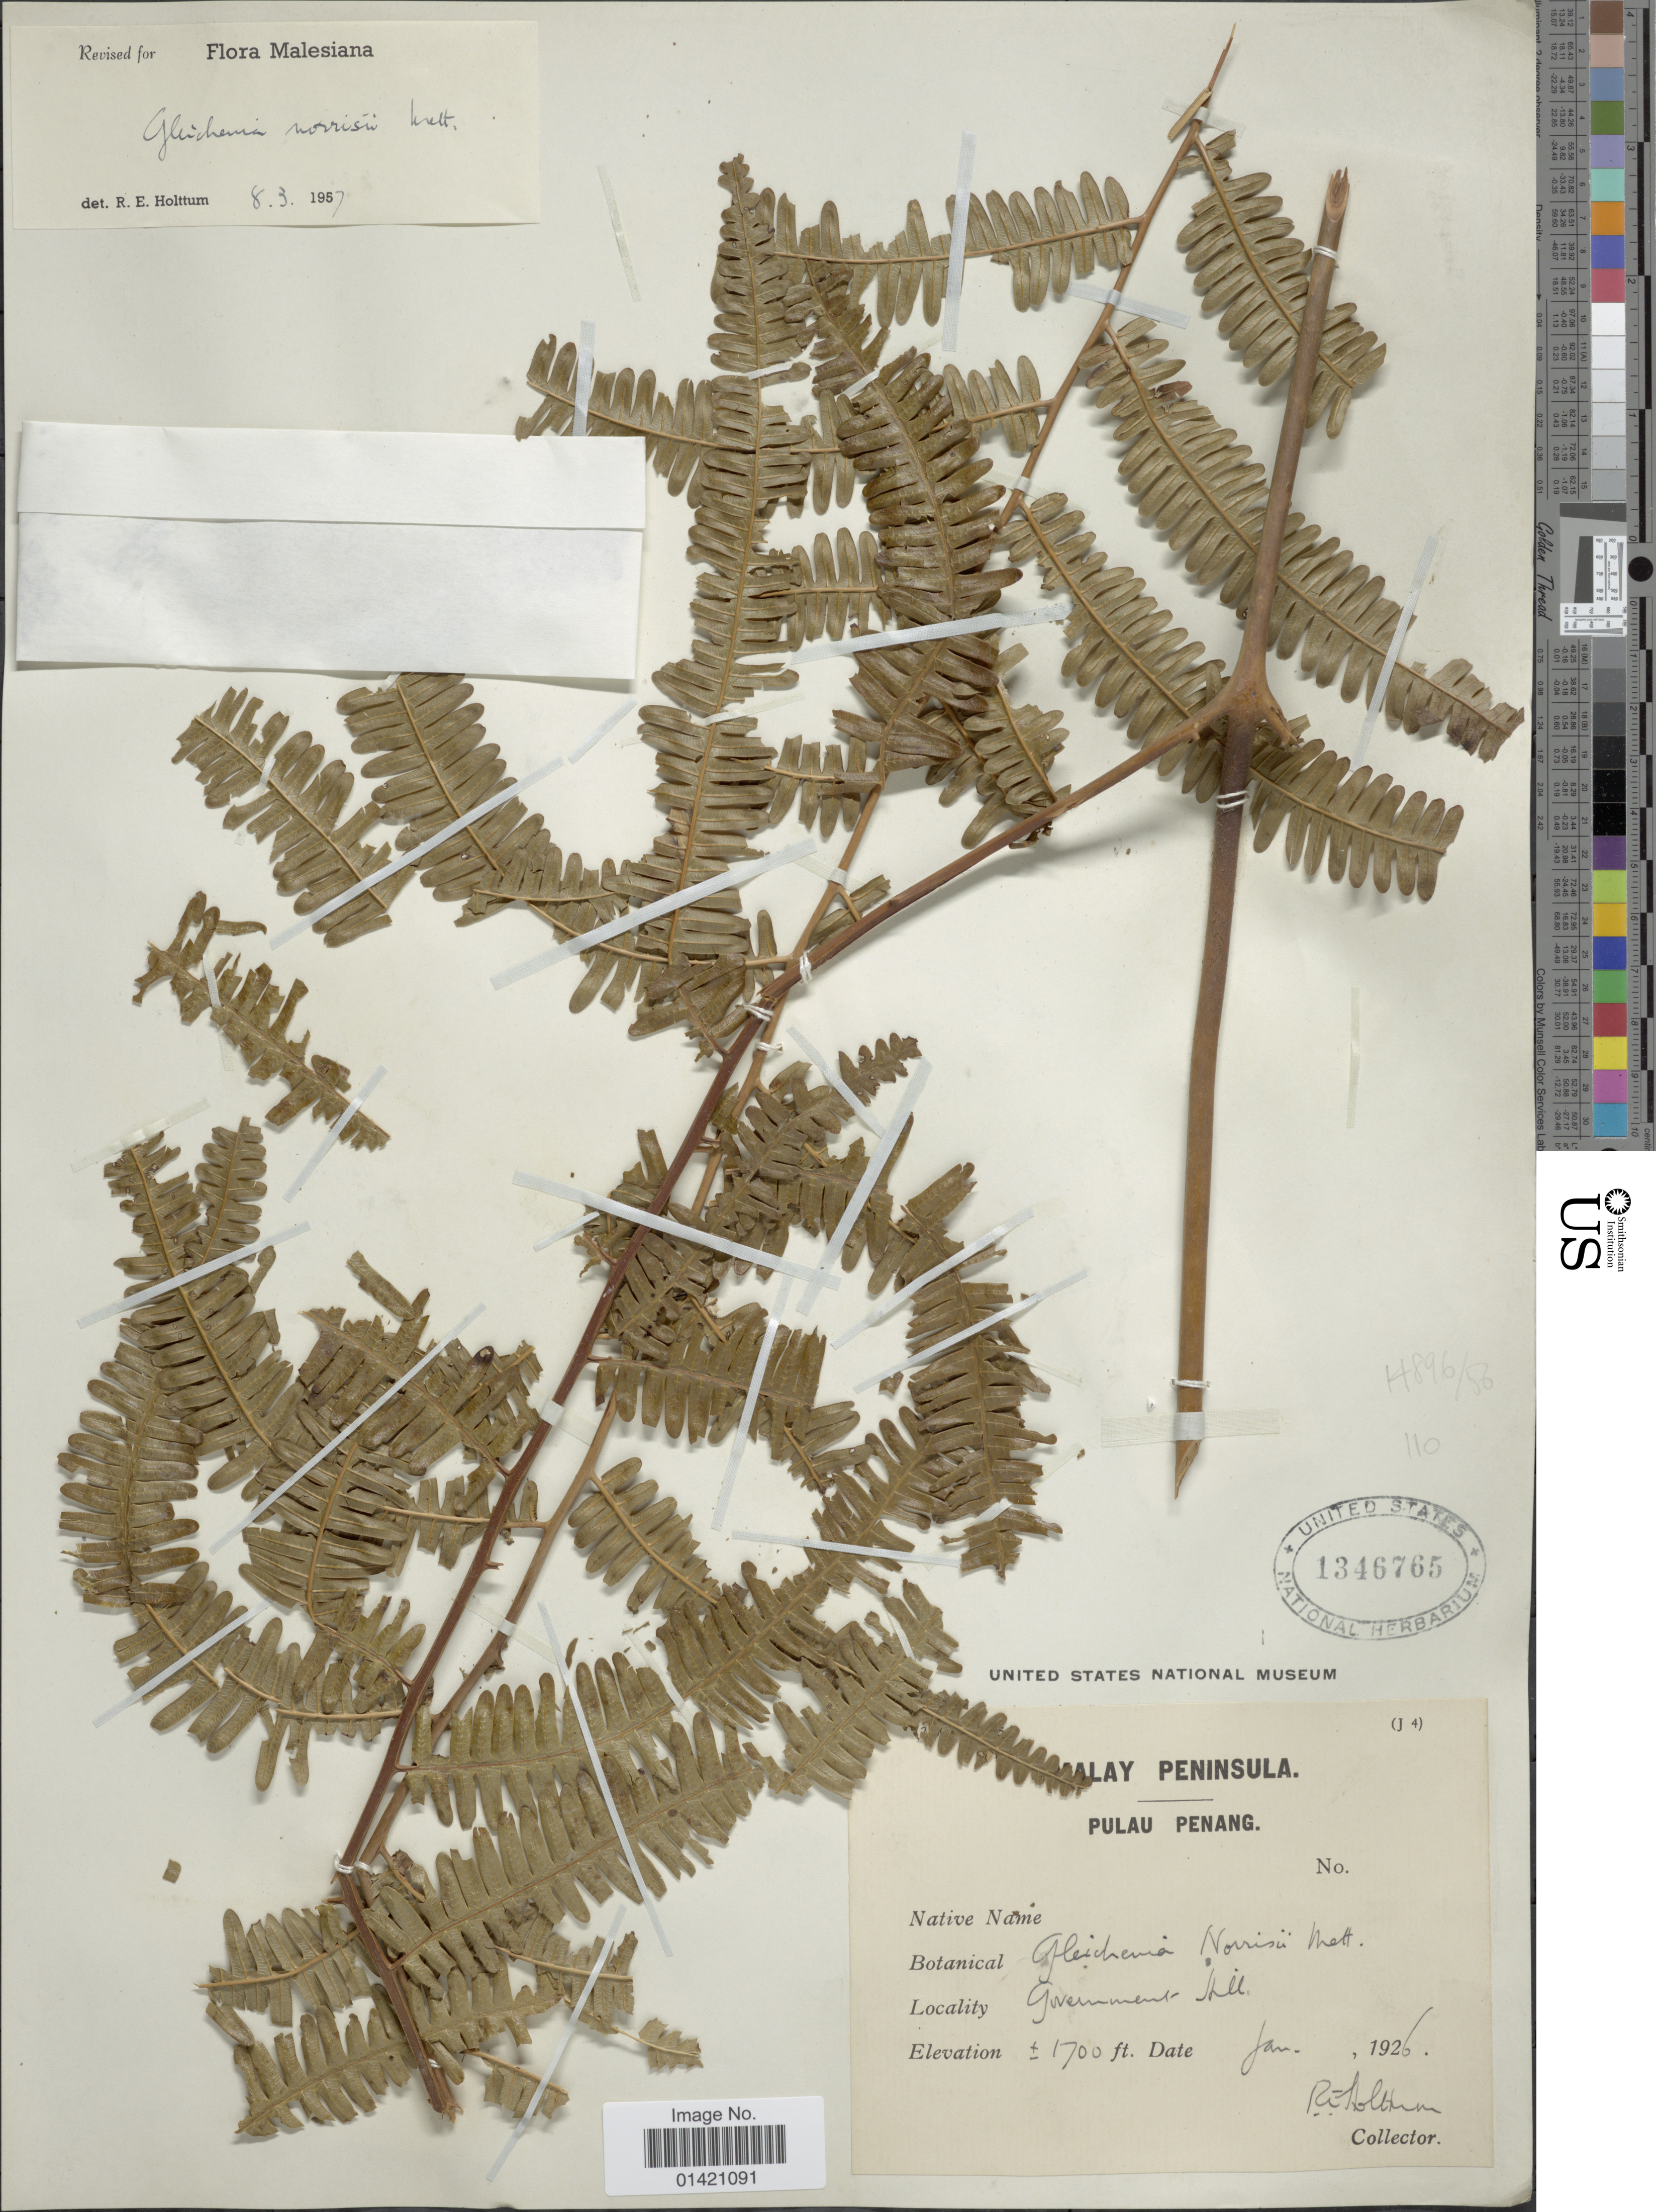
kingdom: Plantae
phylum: Tracheophyta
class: Polypodiopsida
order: Gleicheniales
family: Gleicheniaceae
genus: Diplopterygium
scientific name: Diplopterygium norrisii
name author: (Mett. ex Kuhn) Nakai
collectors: R. E. Holttum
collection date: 1926-01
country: Malaysia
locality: Malay Peninsula. Pulau Penang. Government hill. [interpreted]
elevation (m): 518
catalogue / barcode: US 1346765